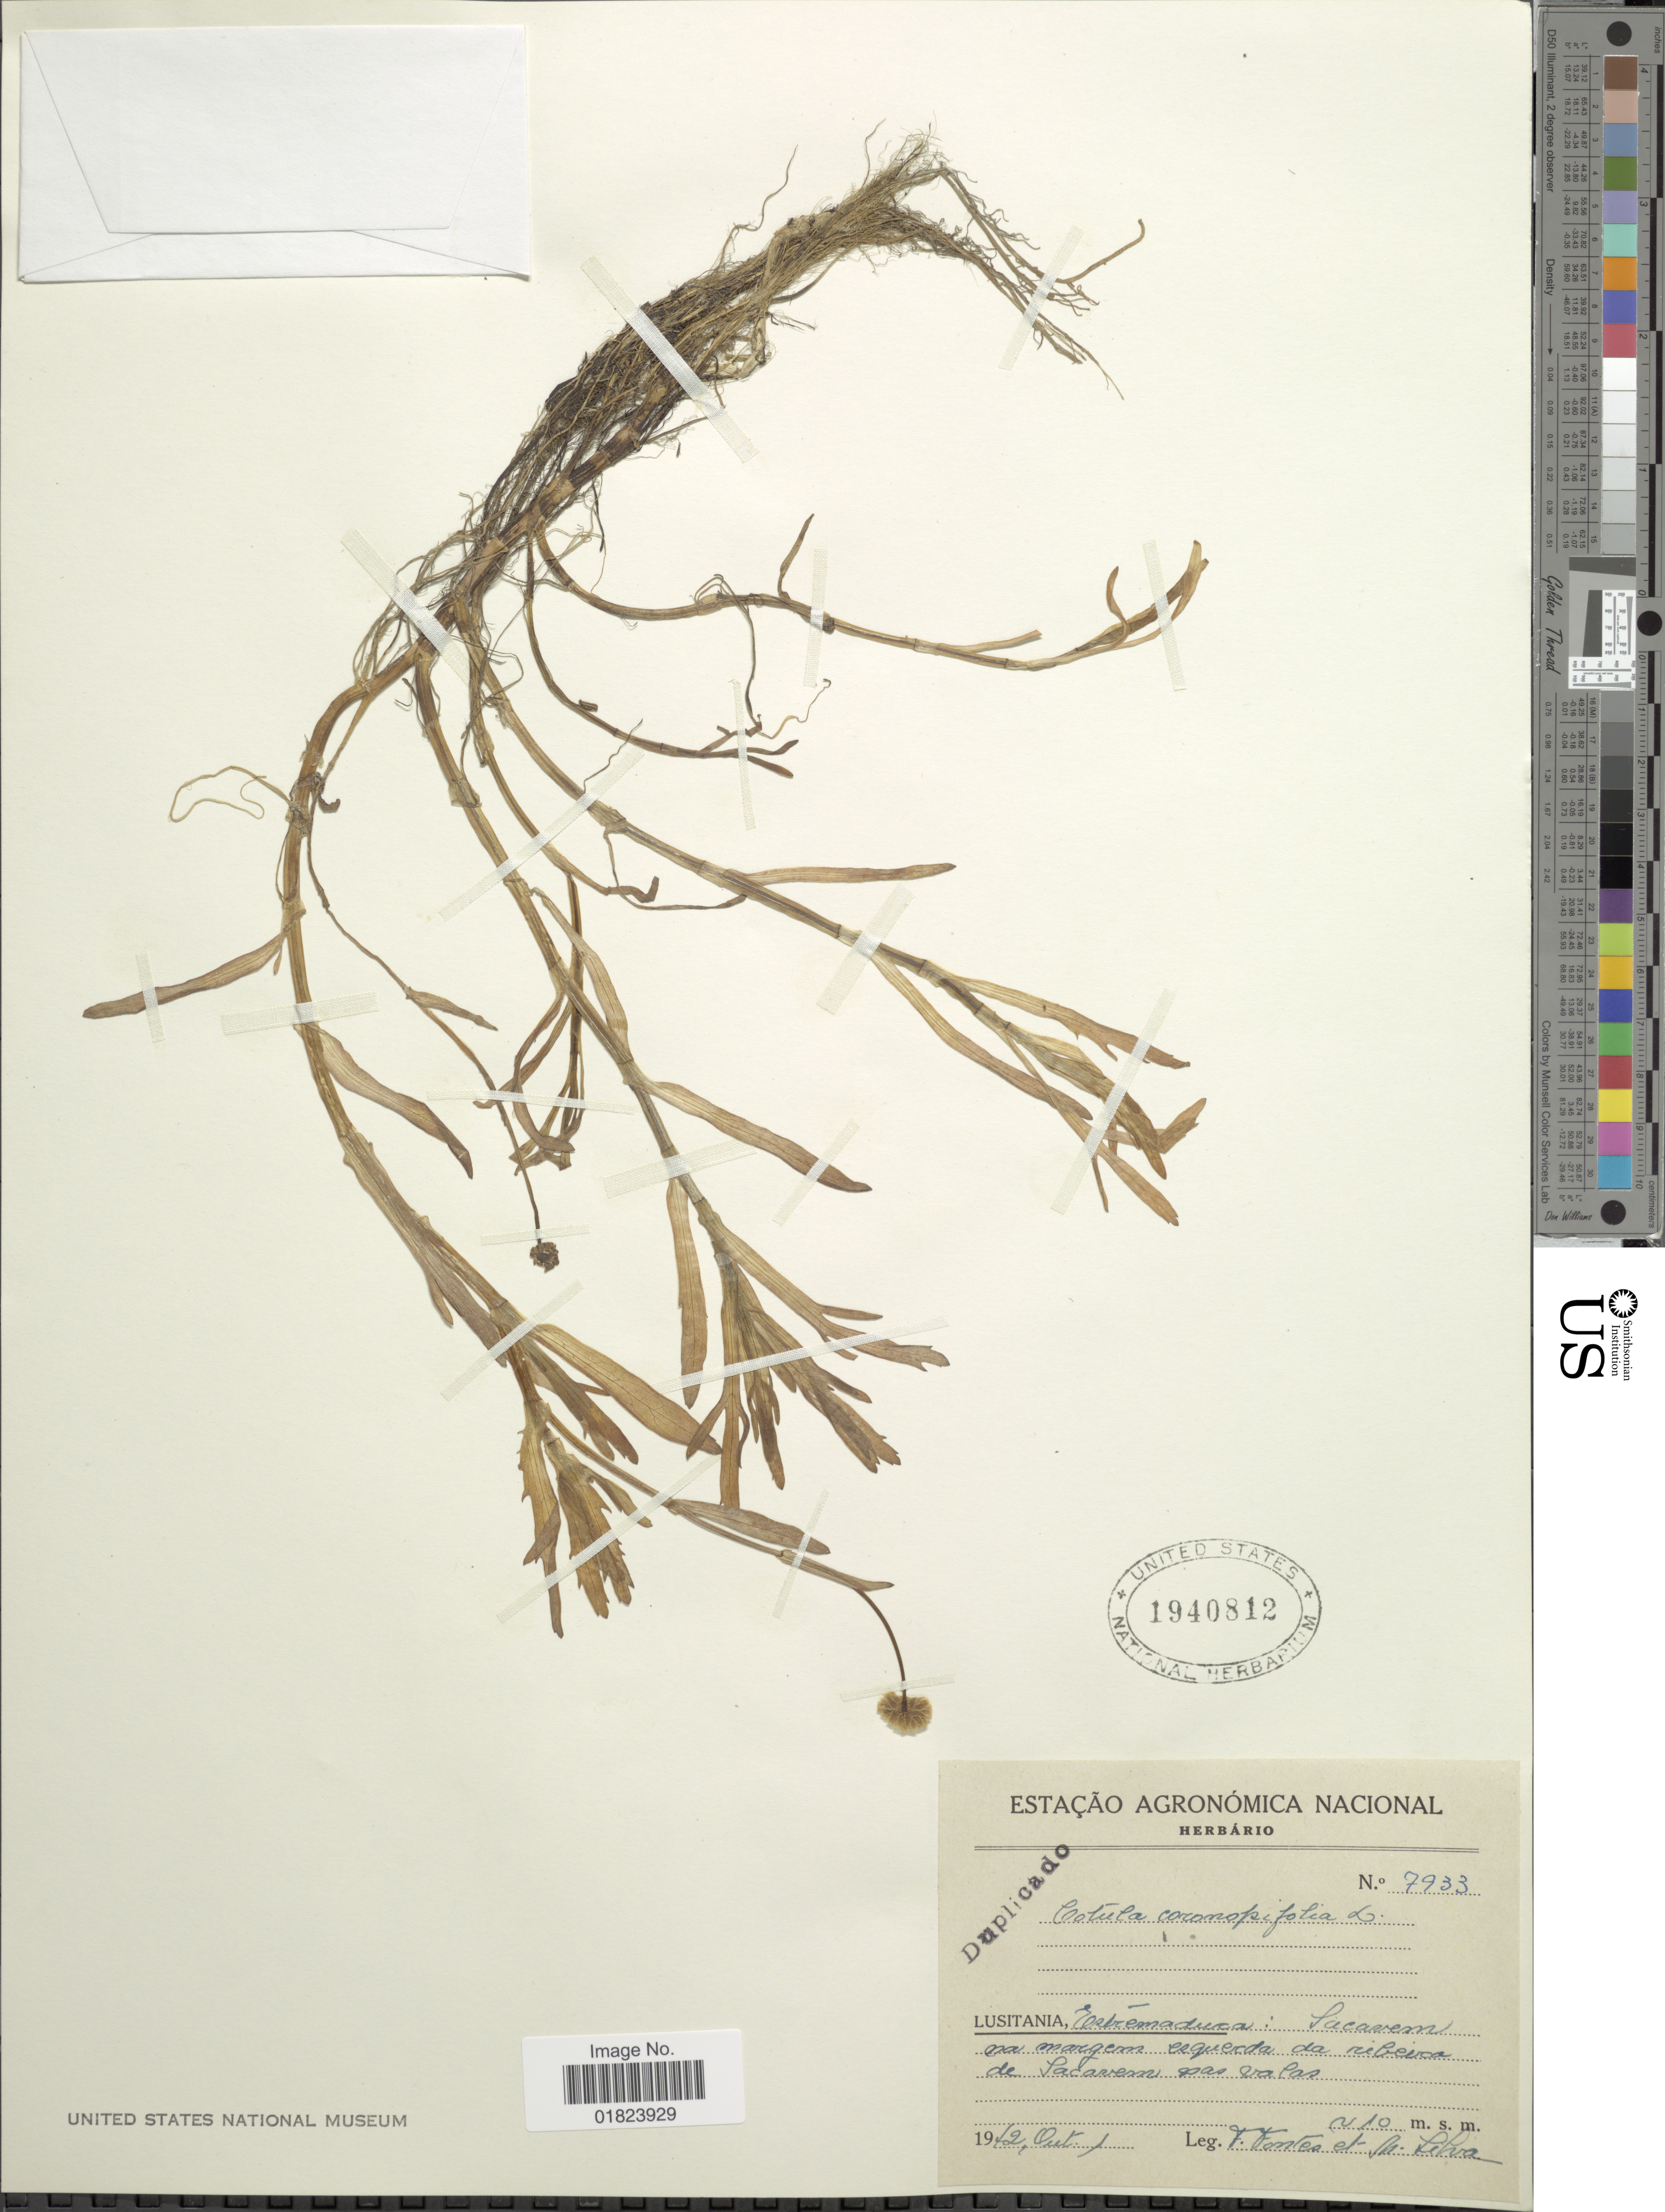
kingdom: Plantae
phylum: Tracheophyta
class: Magnoliopsida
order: Asterales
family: Asteraceae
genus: Cotula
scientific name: Cotula coronopifolia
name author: L.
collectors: Fontes, F. & M. Silva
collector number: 7933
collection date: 1912-10-01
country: Portugal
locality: Estremadura: Sacaverm na margem esqueda da ribeira de Sacavern pas valas. [interpreted]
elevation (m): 210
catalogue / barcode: US 1940812